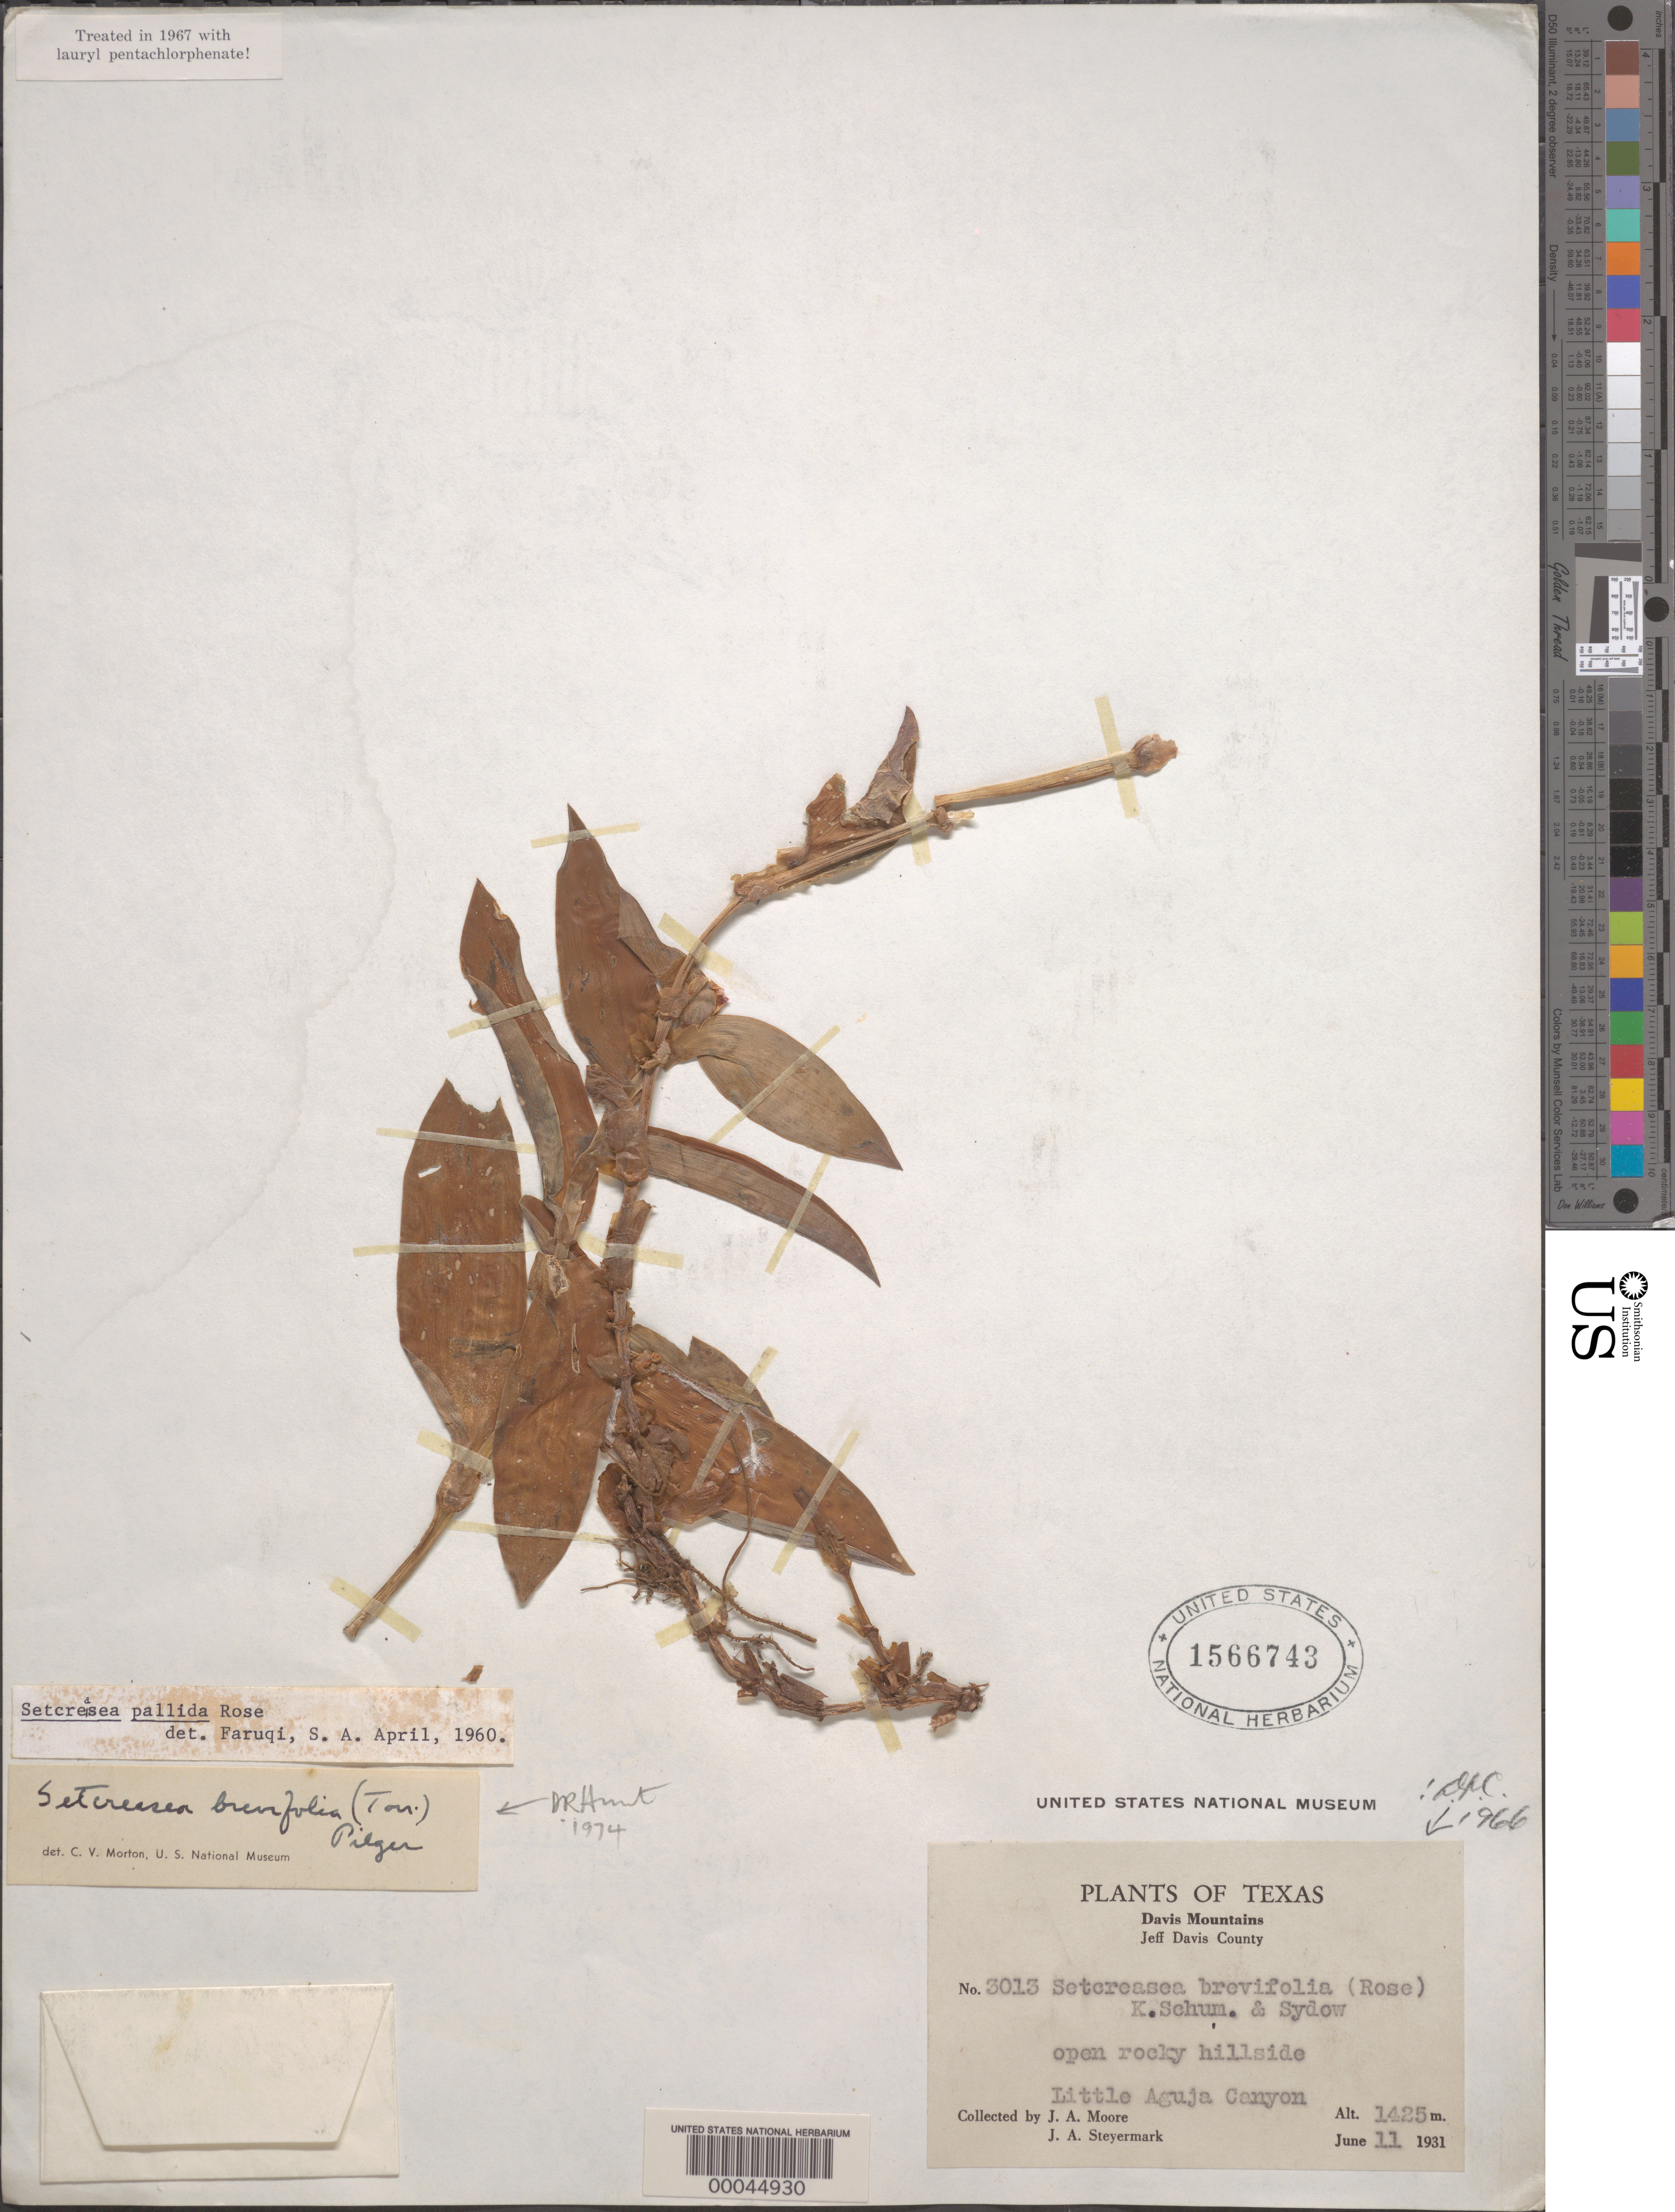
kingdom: Plantae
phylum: Tracheophyta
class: Liliopsida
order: Commelinales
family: Commelinaceae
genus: Tradescantia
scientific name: Tradescantia brevifolia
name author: (Torr.) Rose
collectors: J. Moore & J. Steyermark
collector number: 3013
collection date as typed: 11 Jun 1931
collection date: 1931-06-11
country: United States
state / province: Texas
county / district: Jeff Davis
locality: Little aguja creek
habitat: Open, rocky hillside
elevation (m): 1425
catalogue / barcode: US 1566743